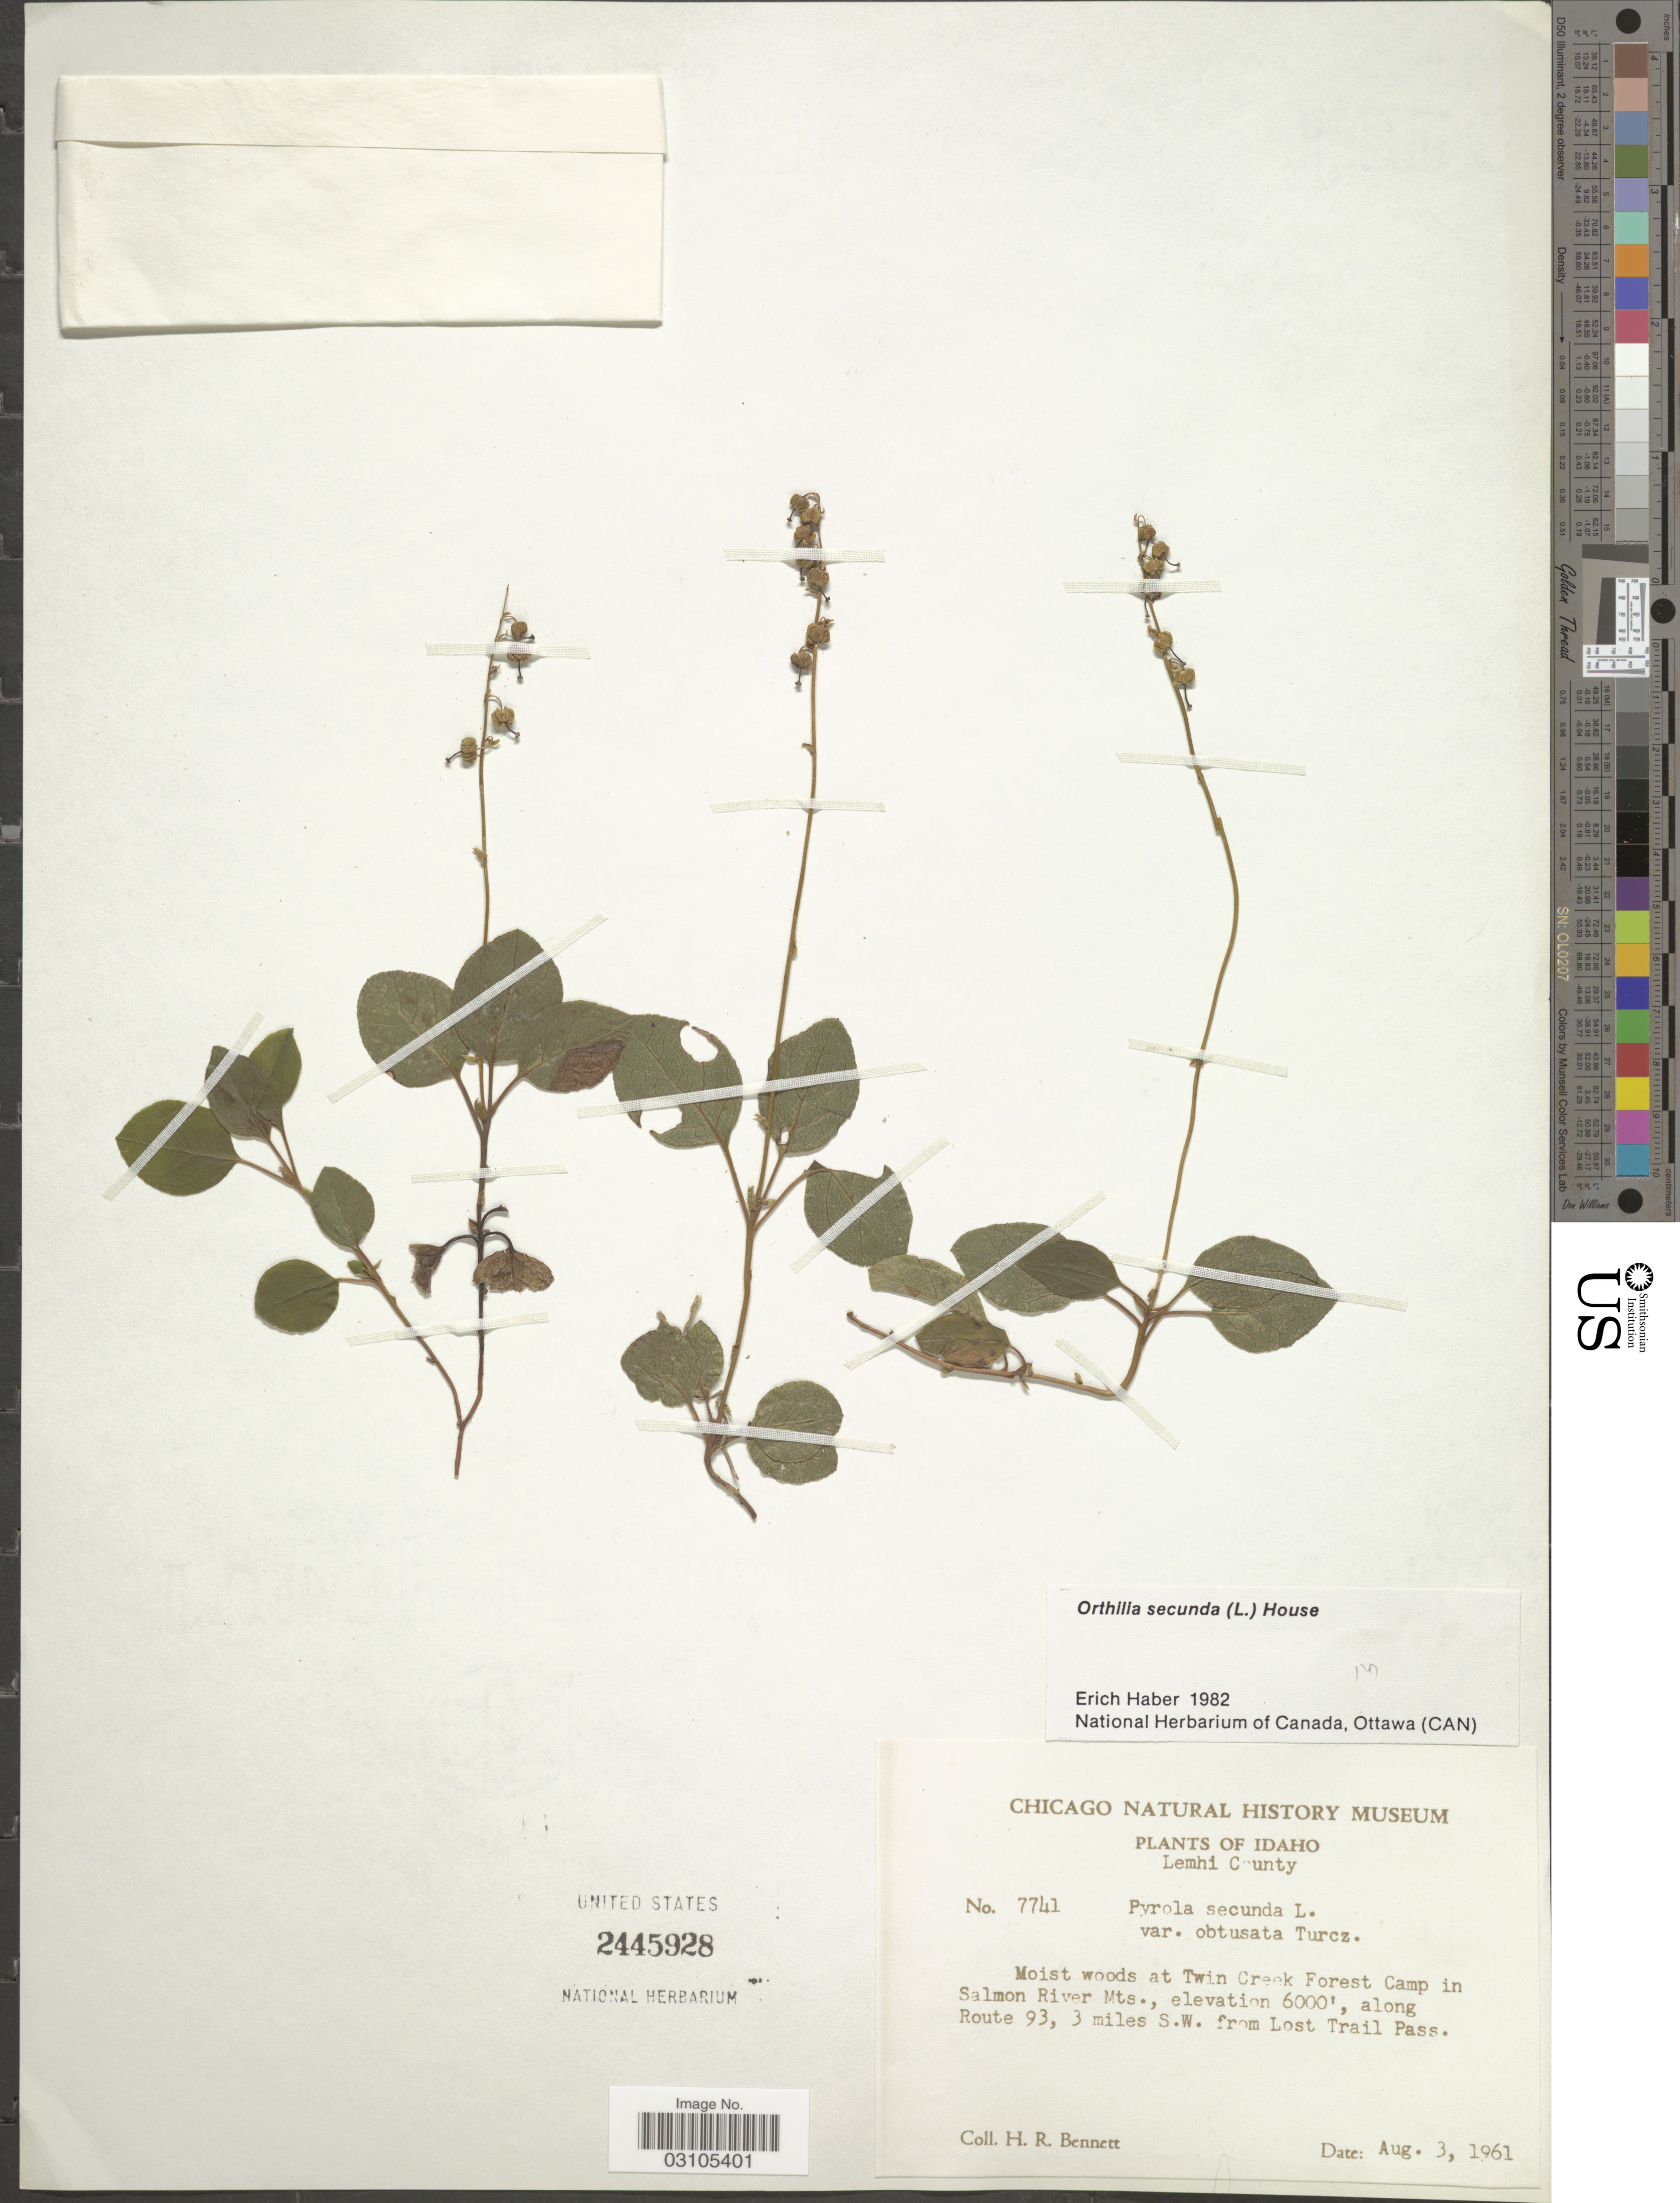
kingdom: Plantae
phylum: Tracheophyta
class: Magnoliopsida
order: Ericales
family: Ericaceae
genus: Orthilia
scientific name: Orthilia secunda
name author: (L.) House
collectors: H. R. Bennett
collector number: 7741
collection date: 1961-08-03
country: United States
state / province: Idaho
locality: Lemhi County, Moist woods at Twin Creek Forest Camp in Salmon River Mts. Along Route 93, 3 miles S.W. from Lost Trail Pass.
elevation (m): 1829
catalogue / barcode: US 2445928